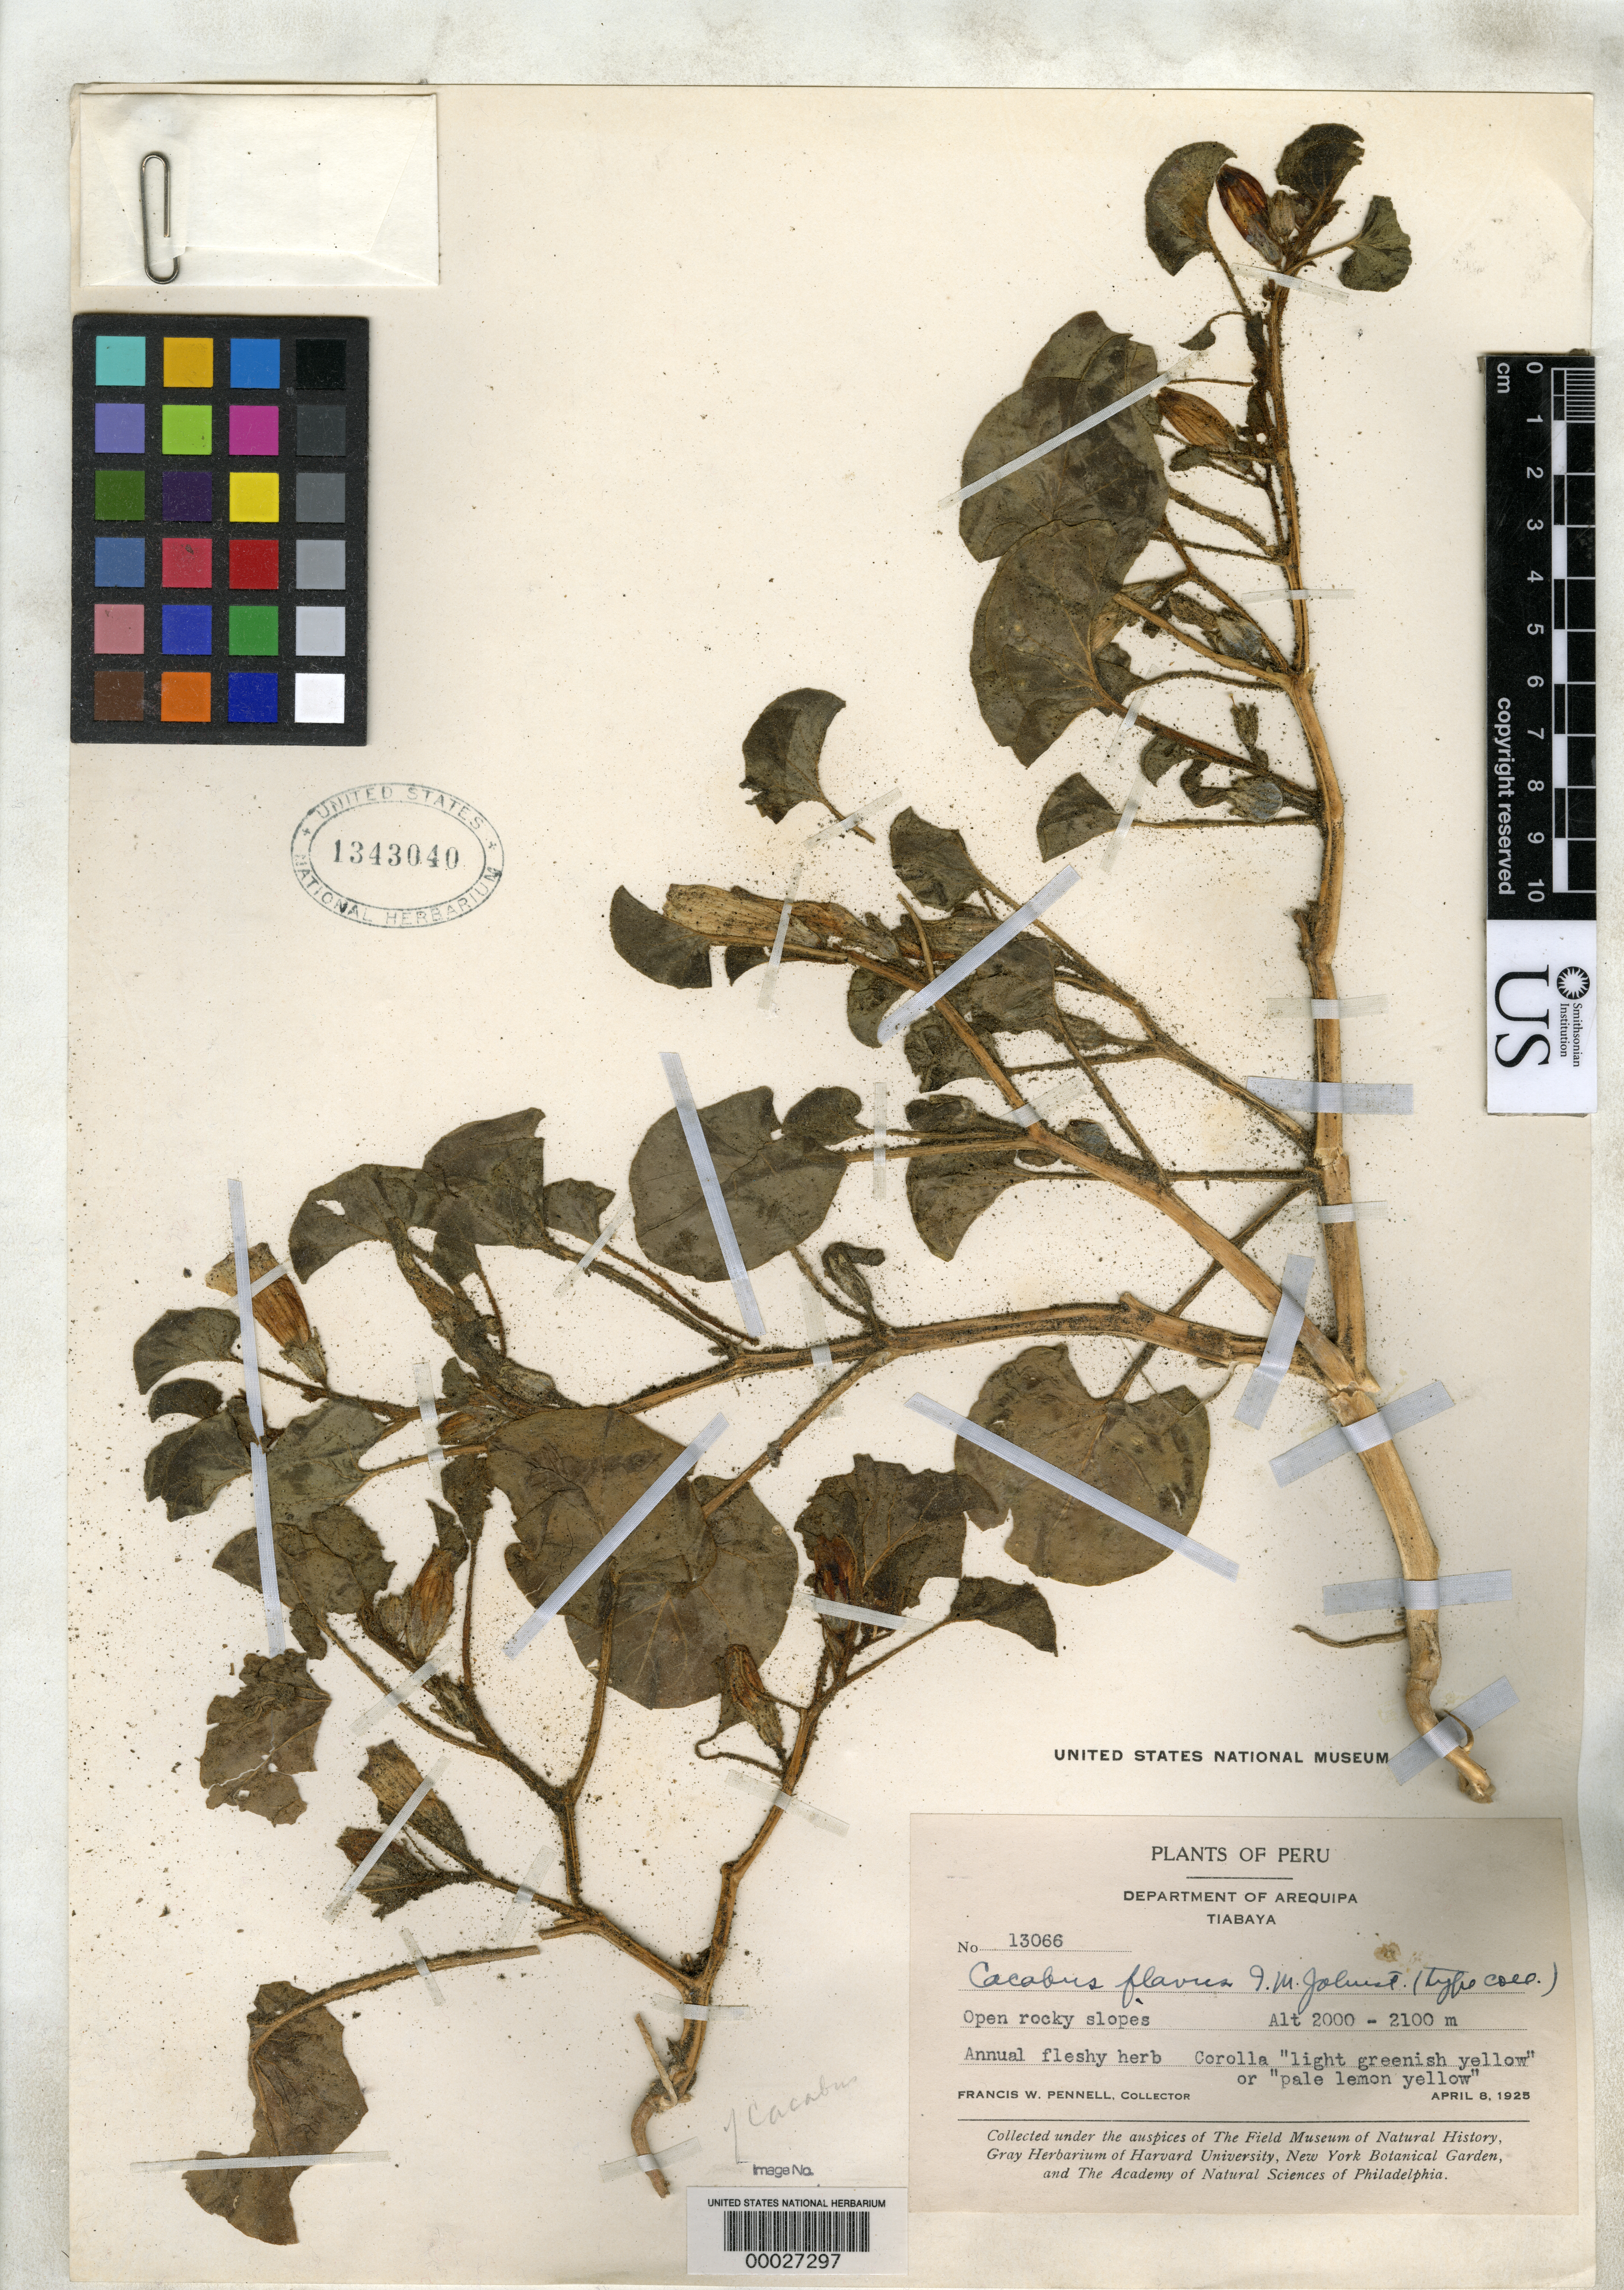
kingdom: Plantae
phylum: Tracheophyta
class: Magnoliopsida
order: Solanales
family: Solanaceae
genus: Cacabus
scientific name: Cacabus flavus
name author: I.M. Johnst.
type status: Isotype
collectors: F. W. Pennell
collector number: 13066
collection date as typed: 08 Apr 1925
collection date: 1925-04-08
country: Peru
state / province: Arequipa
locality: Tiabaya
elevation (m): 2050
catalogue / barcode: US 1343040